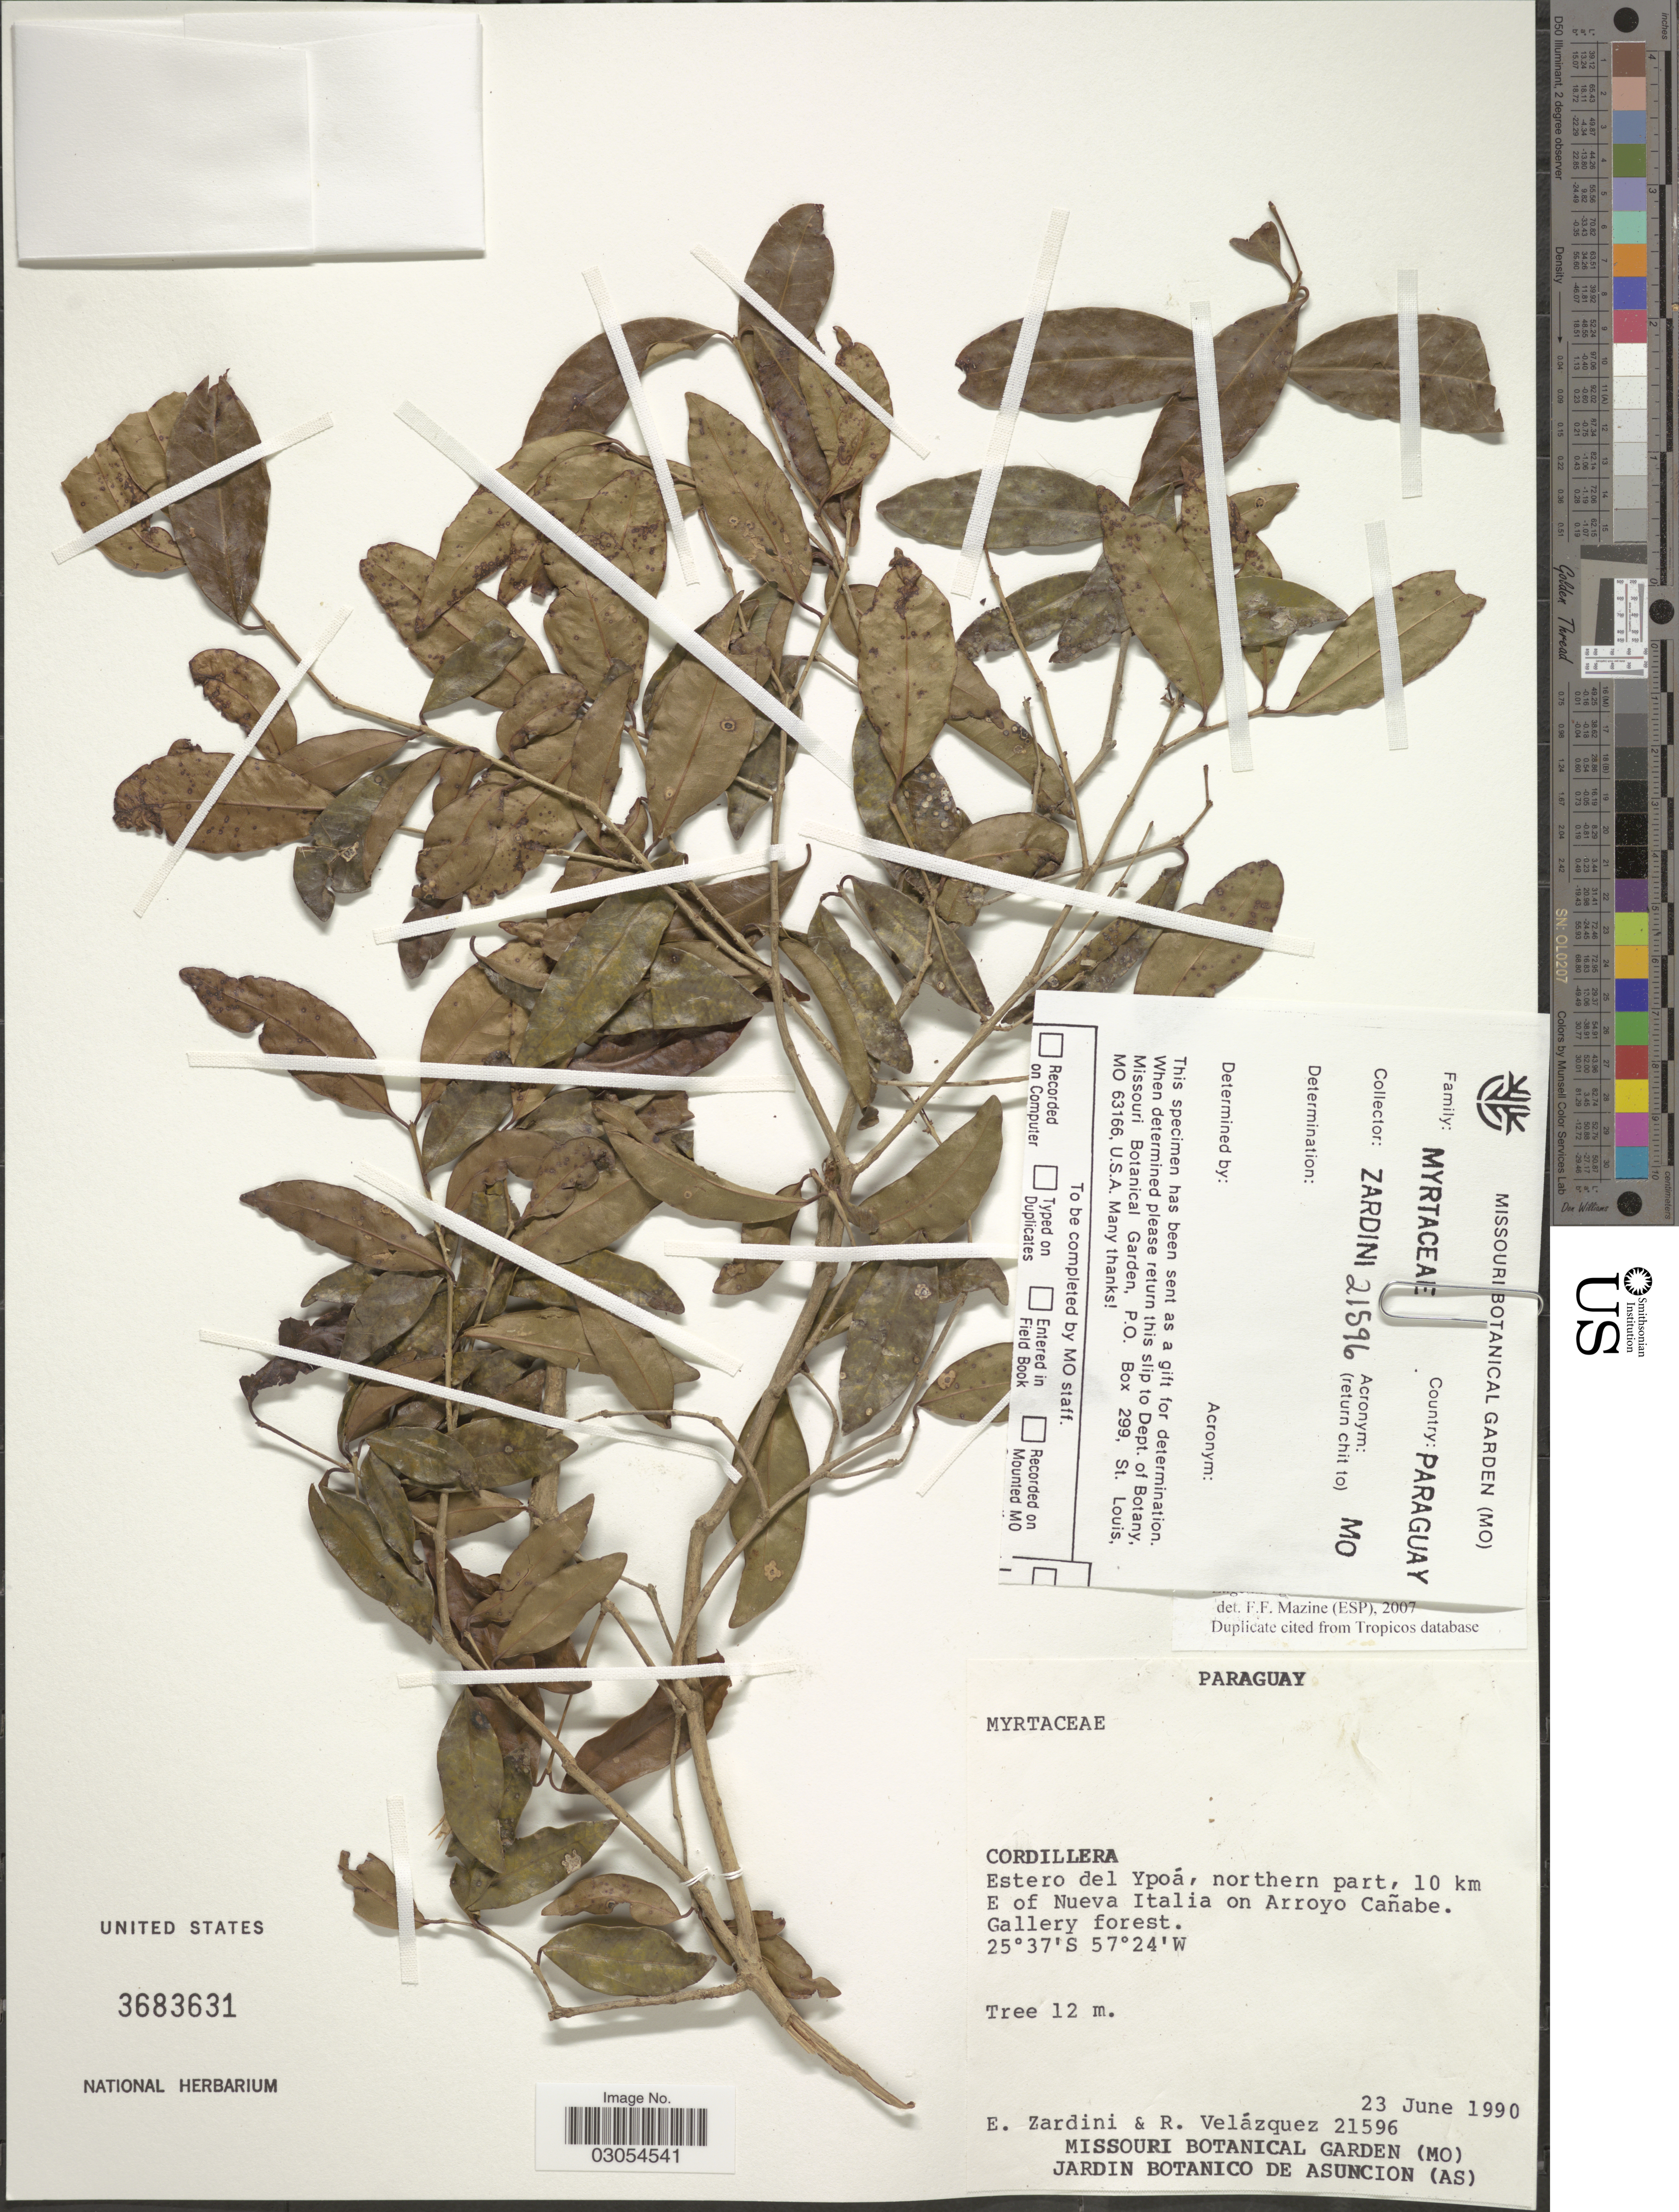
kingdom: Plantae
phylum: Tracheophyta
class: Magnoliopsida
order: Myrtales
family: Myrtaceae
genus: Eugenia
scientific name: Eugenia egensis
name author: DC.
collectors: E. Zardini & R. Velázquez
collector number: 21596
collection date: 1990-06-23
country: Paraguay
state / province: Cordillera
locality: Estero del Ypoá, northern part, 10 km E of Nueva Italia on Arroyo Cañabe. Gallery forest.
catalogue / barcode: US 3683631